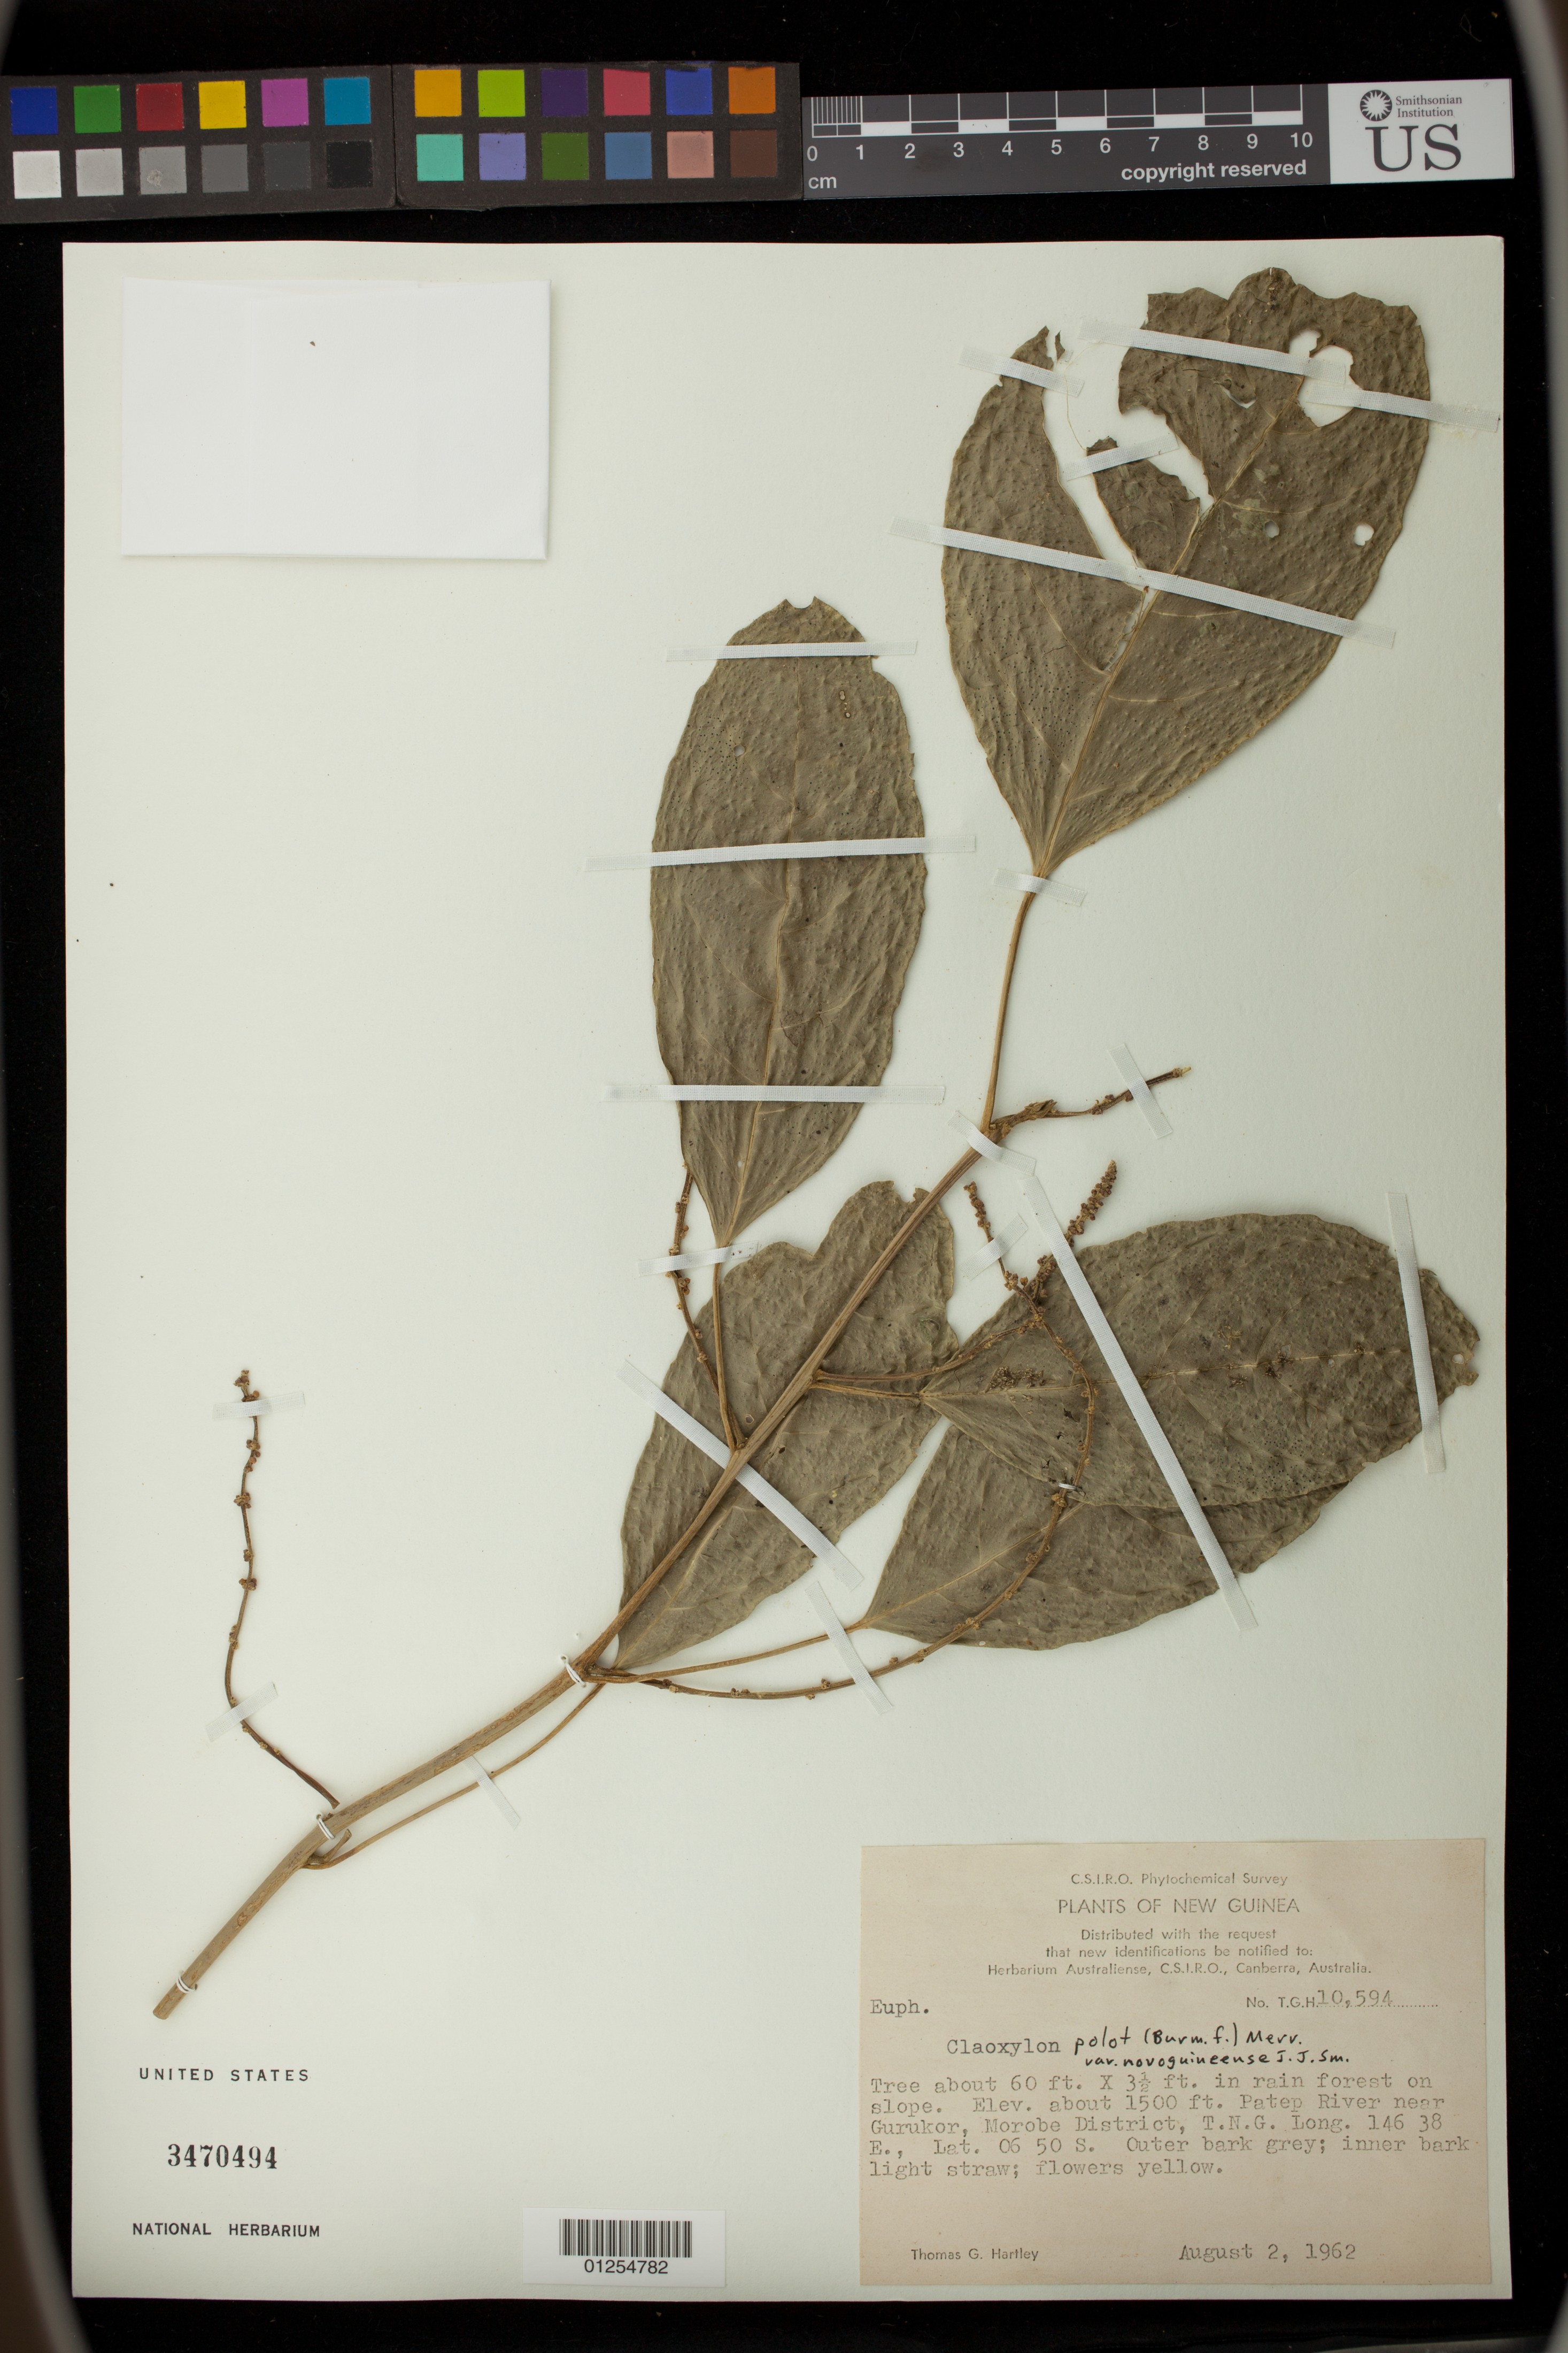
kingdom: Plantae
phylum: Tracheophyta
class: Magnoliopsida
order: Malpighiales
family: Euphorbiaceae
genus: Claoxylon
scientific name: Claoxylon polot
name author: (Burm. f.) Merr.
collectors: T. G. Hartley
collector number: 10594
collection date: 1962-08-02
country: Papua New Guinea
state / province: Morobe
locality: Patep River near Gurukor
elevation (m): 457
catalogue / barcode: US 3470494